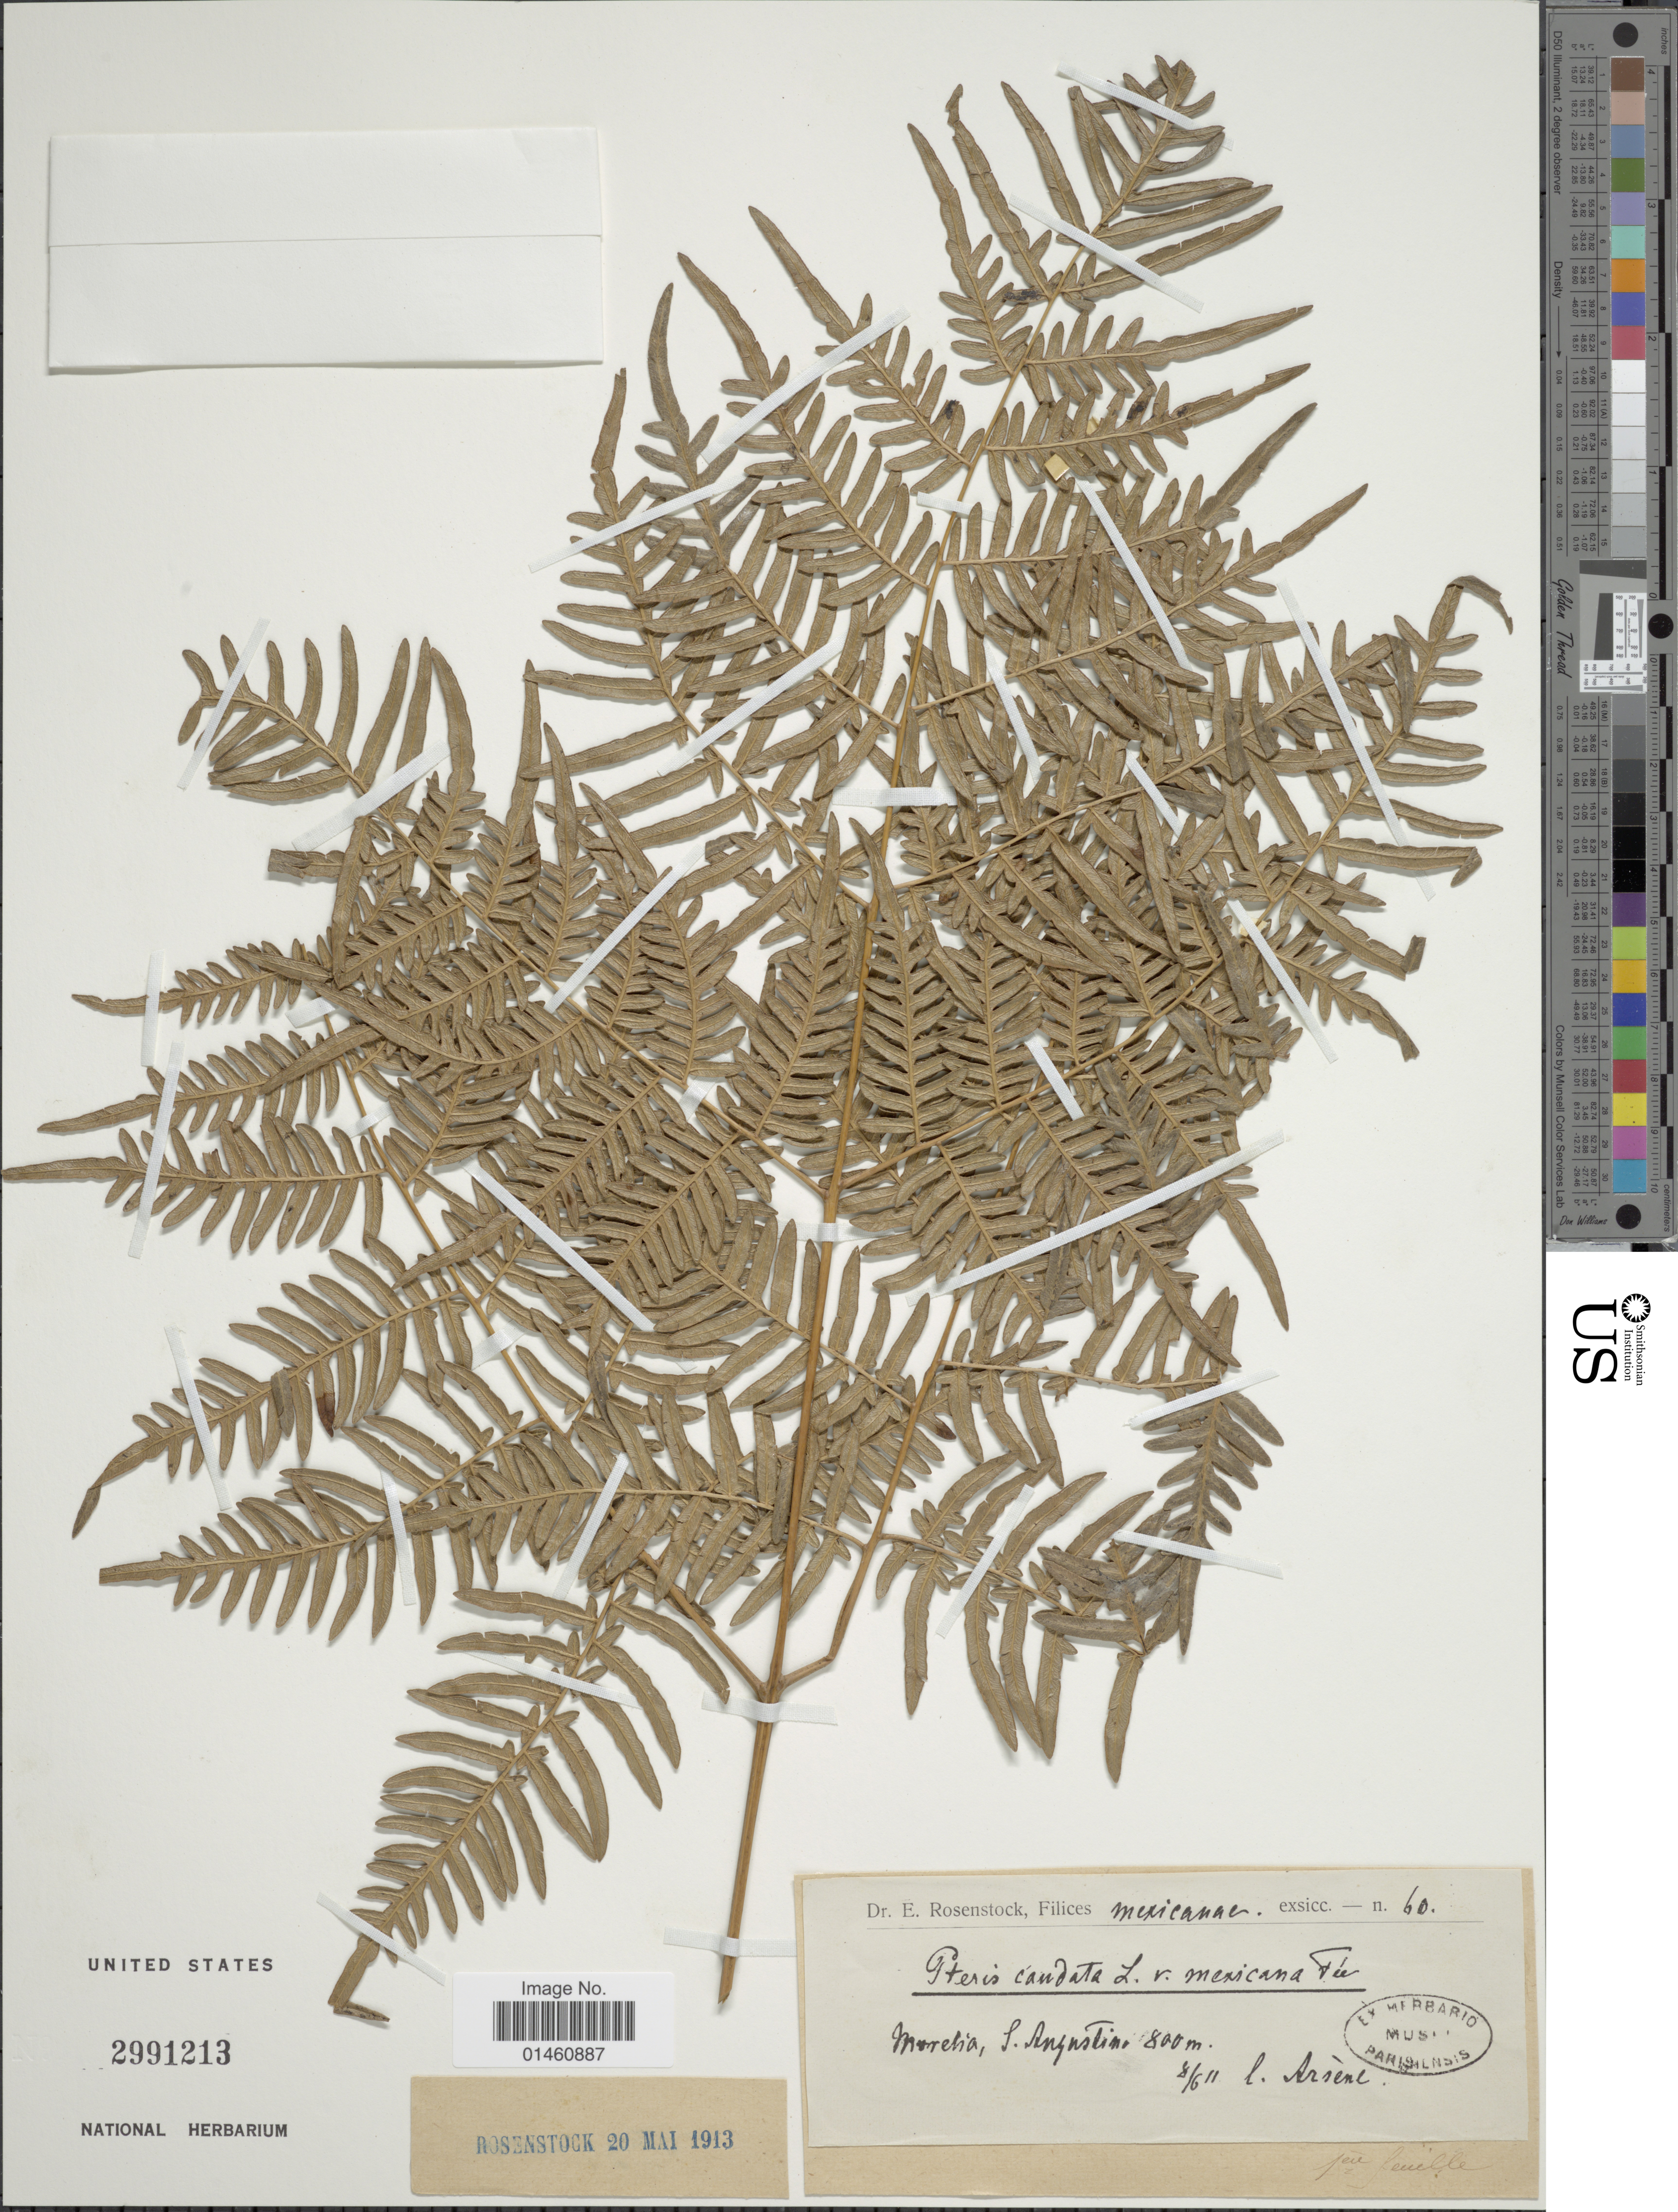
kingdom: Plantae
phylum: Tracheophyta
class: Polypodiopsida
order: Polypodiales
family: Dennstaedtiaceae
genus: Pteridium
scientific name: Pteridium caudatum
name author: (L.) Maxon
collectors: E. Rosenstock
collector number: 60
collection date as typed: Transcribed d/m/y: 8/6/11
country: Mexico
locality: Morelia, S. Angustino.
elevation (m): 800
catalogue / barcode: US 2991213